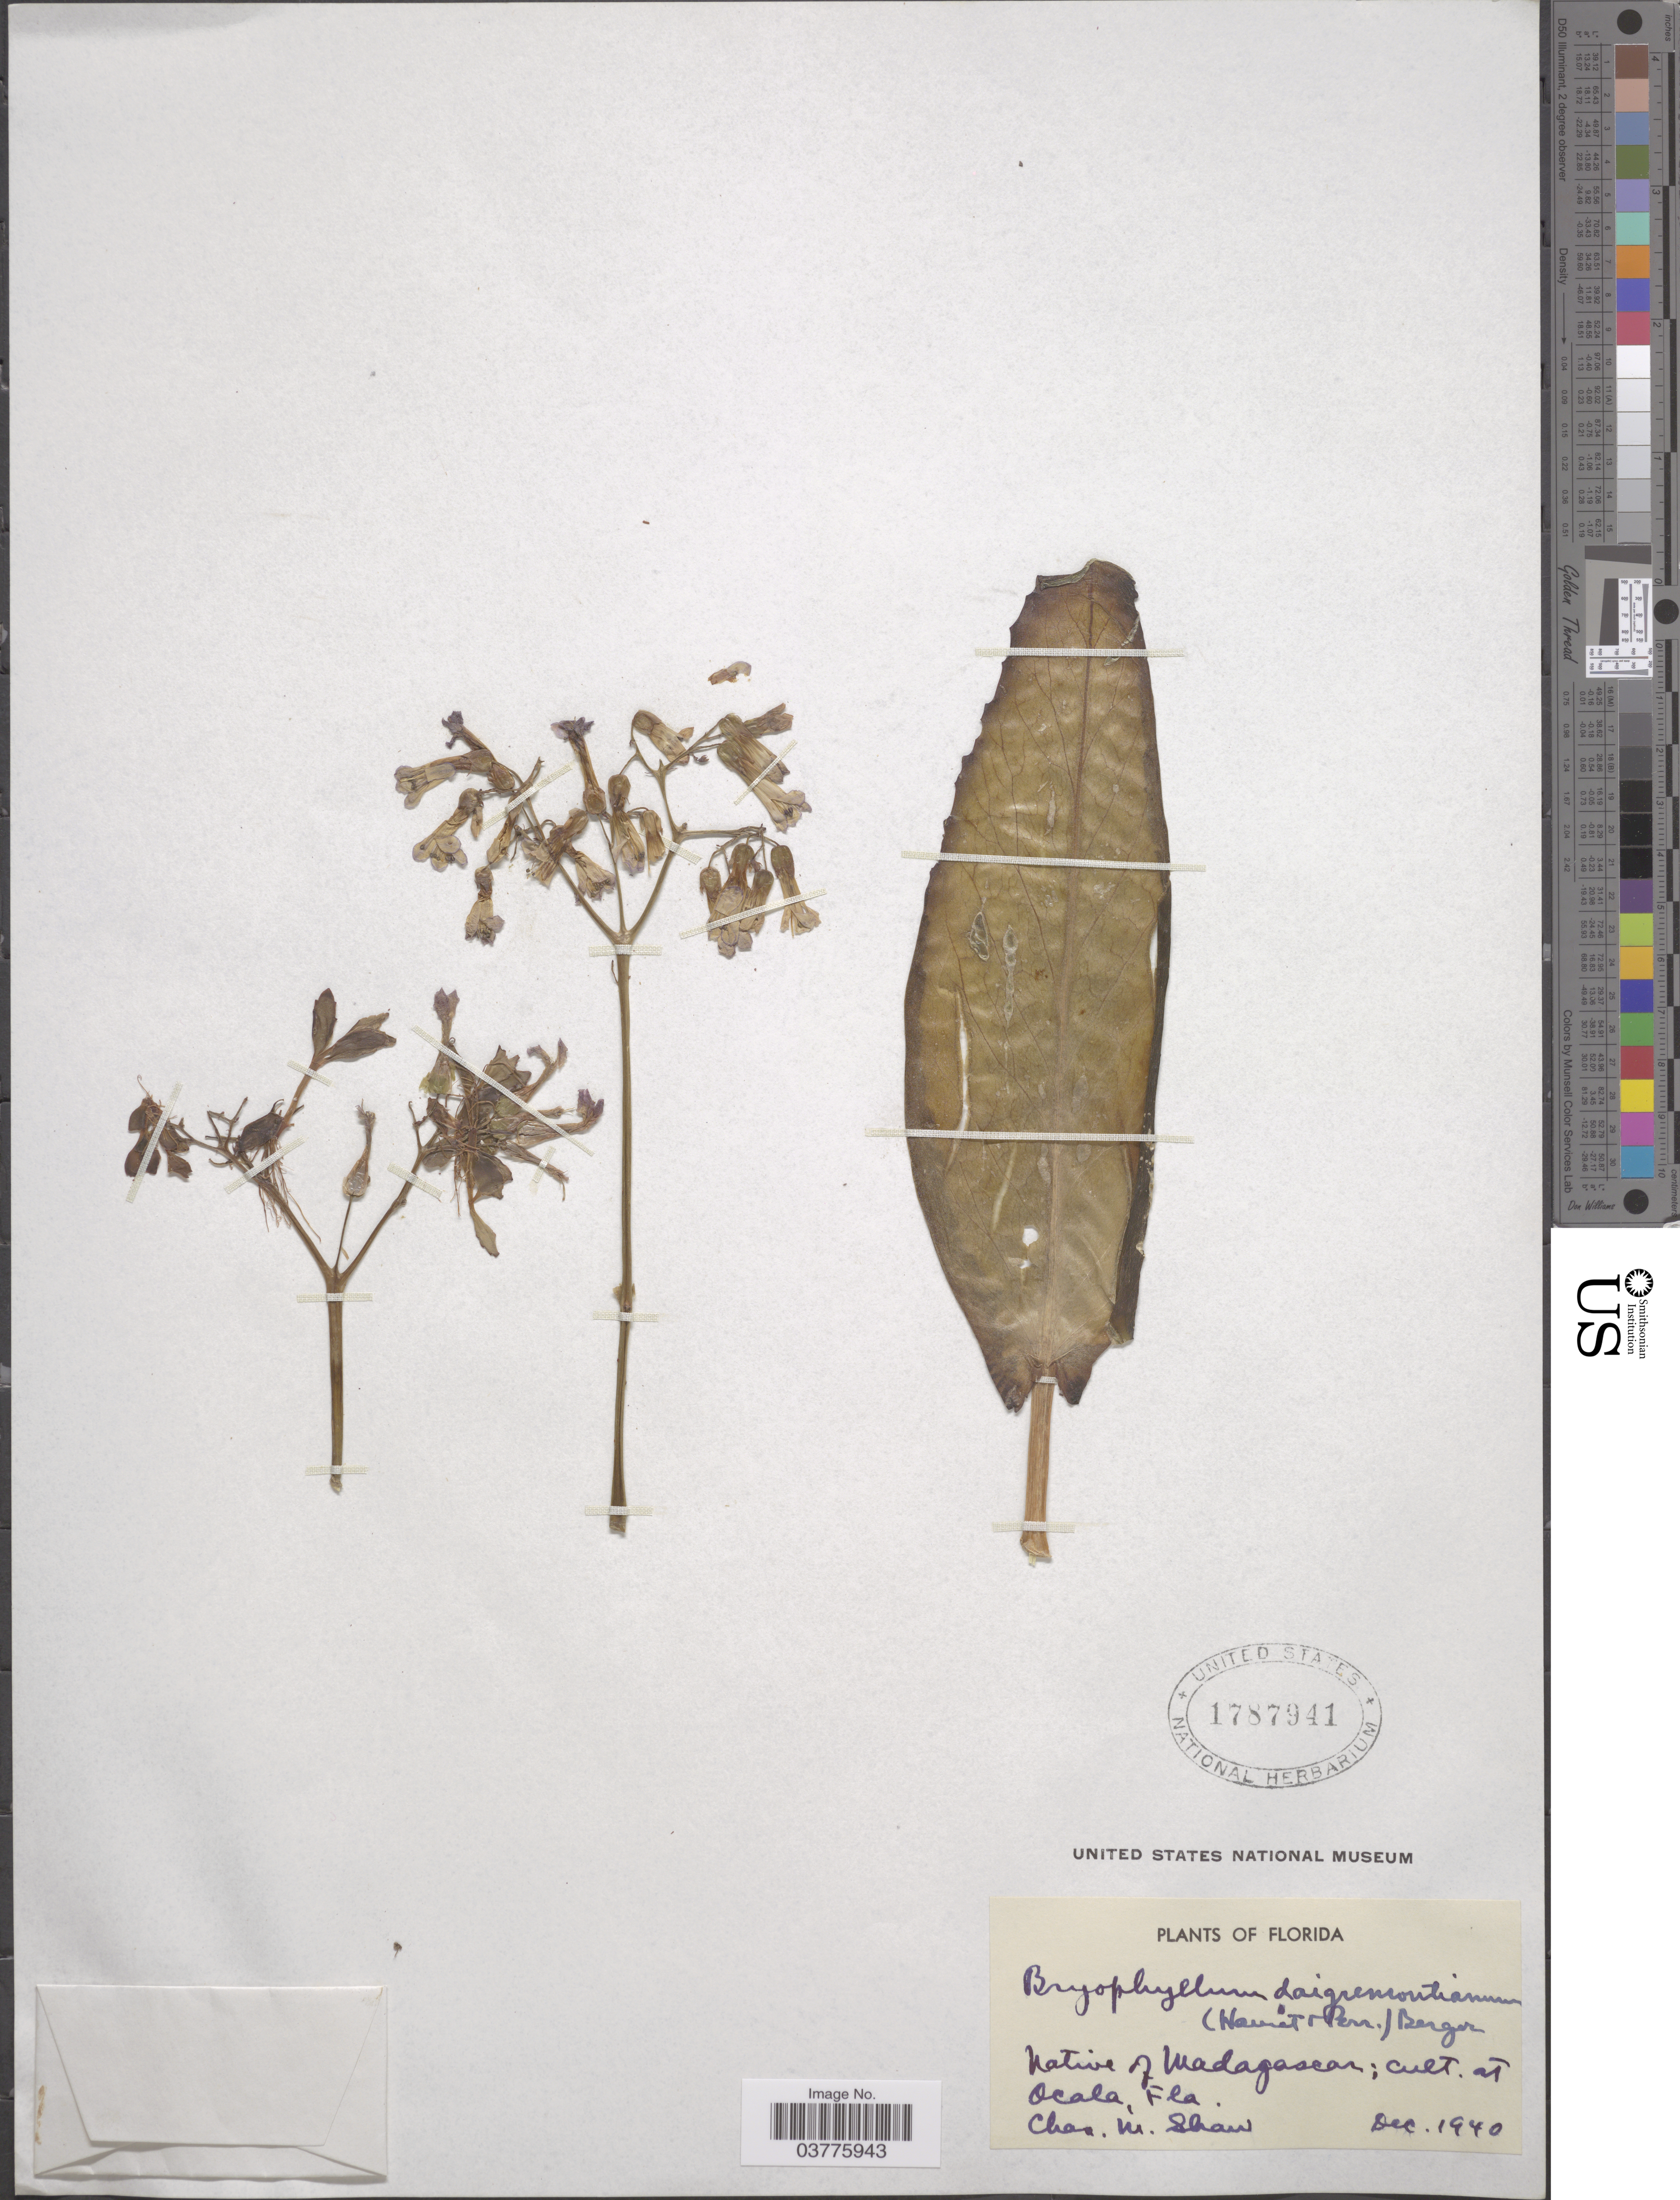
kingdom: Plantae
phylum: Tracheophyta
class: Magnoliopsida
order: Saxifragales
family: Crassulaceae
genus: Kalanchoe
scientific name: Kalanchoe daigremontiana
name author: Raym.-Hamet & H. Perrier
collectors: C. M. Shaw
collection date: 1940-12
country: United States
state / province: Florida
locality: Ocala.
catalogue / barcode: US 1787941